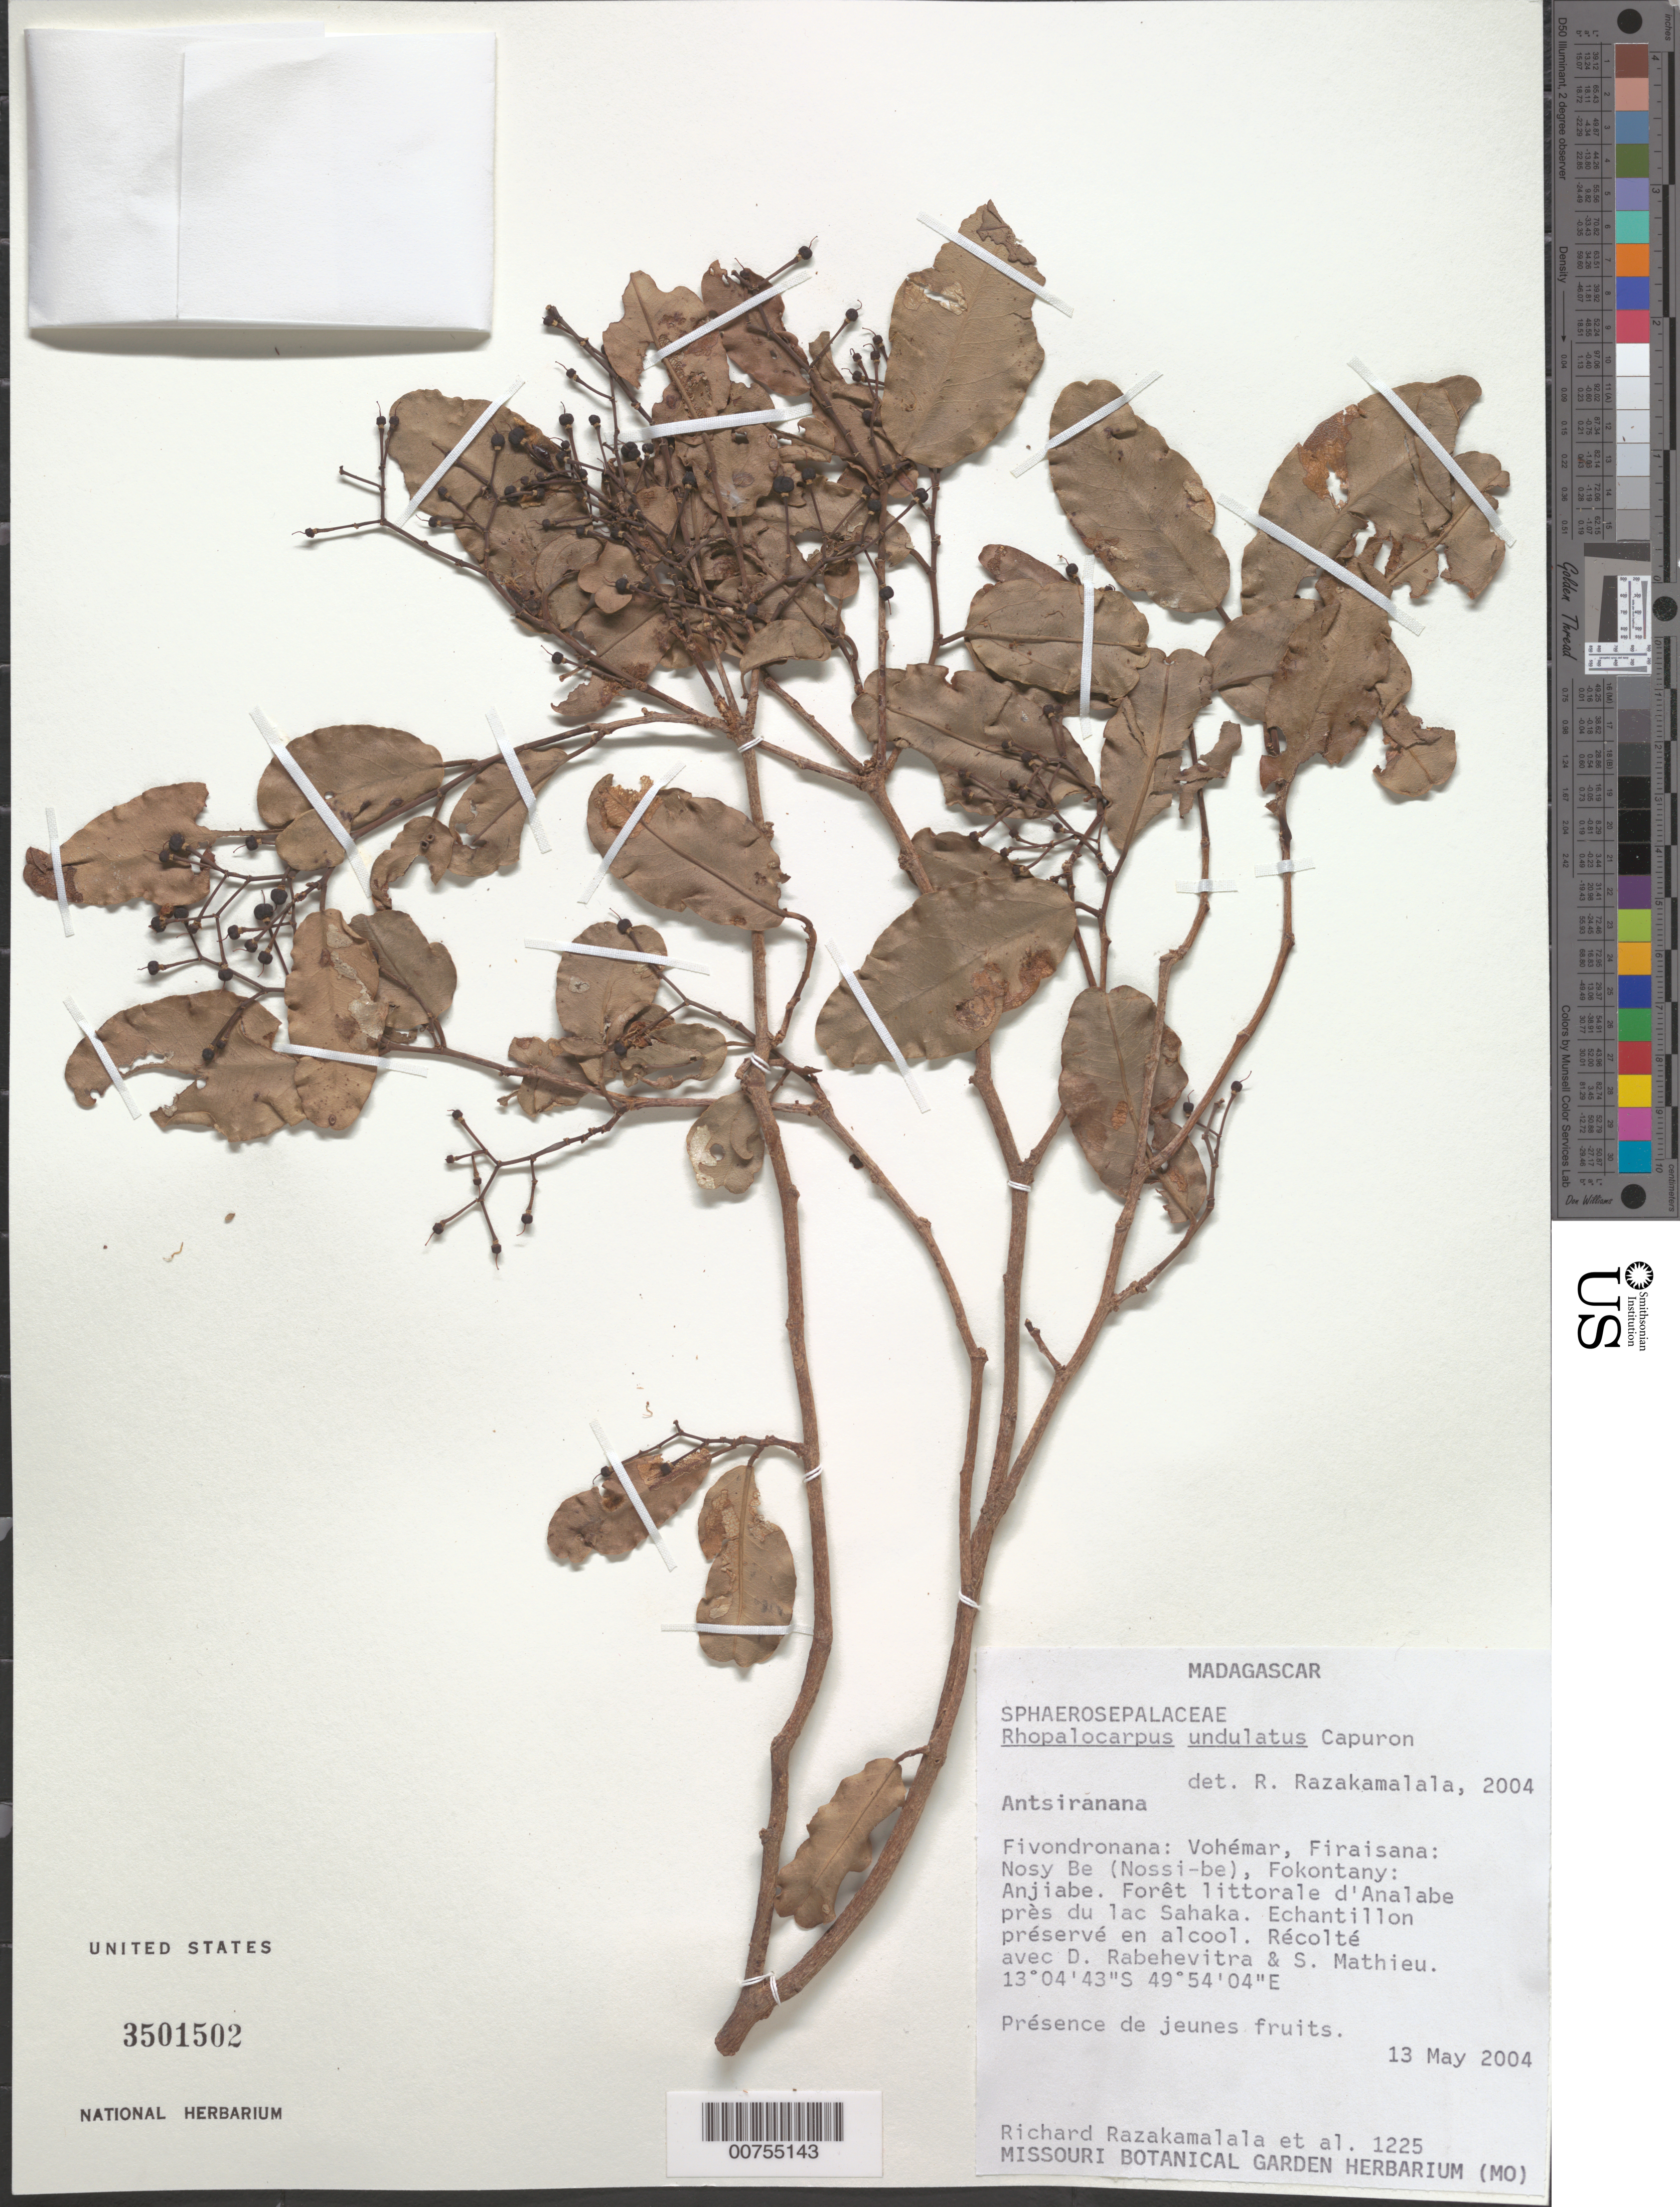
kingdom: Plantae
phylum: Tracheophyta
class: Magnoliopsida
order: Malvales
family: Sphaerosepalaceae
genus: Rhopalocarpus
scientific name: Rhopalocarpus undulatus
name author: Capuron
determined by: Razakamalala, R.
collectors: R. Razakamalala, D. Rabehevitra & S. Mathieu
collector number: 1225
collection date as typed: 13 May 2004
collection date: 2004-05-13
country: Madagascar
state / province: Sava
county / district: Vohémar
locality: Fivondronana: Vohémar, Firaisana: Nosy Be (Nossi-be), Fokontany: Anjiabe. Analabe près du lac Sahaka. [INTERPRETTED: Nosibe]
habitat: Littoral forest.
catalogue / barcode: US 3501502